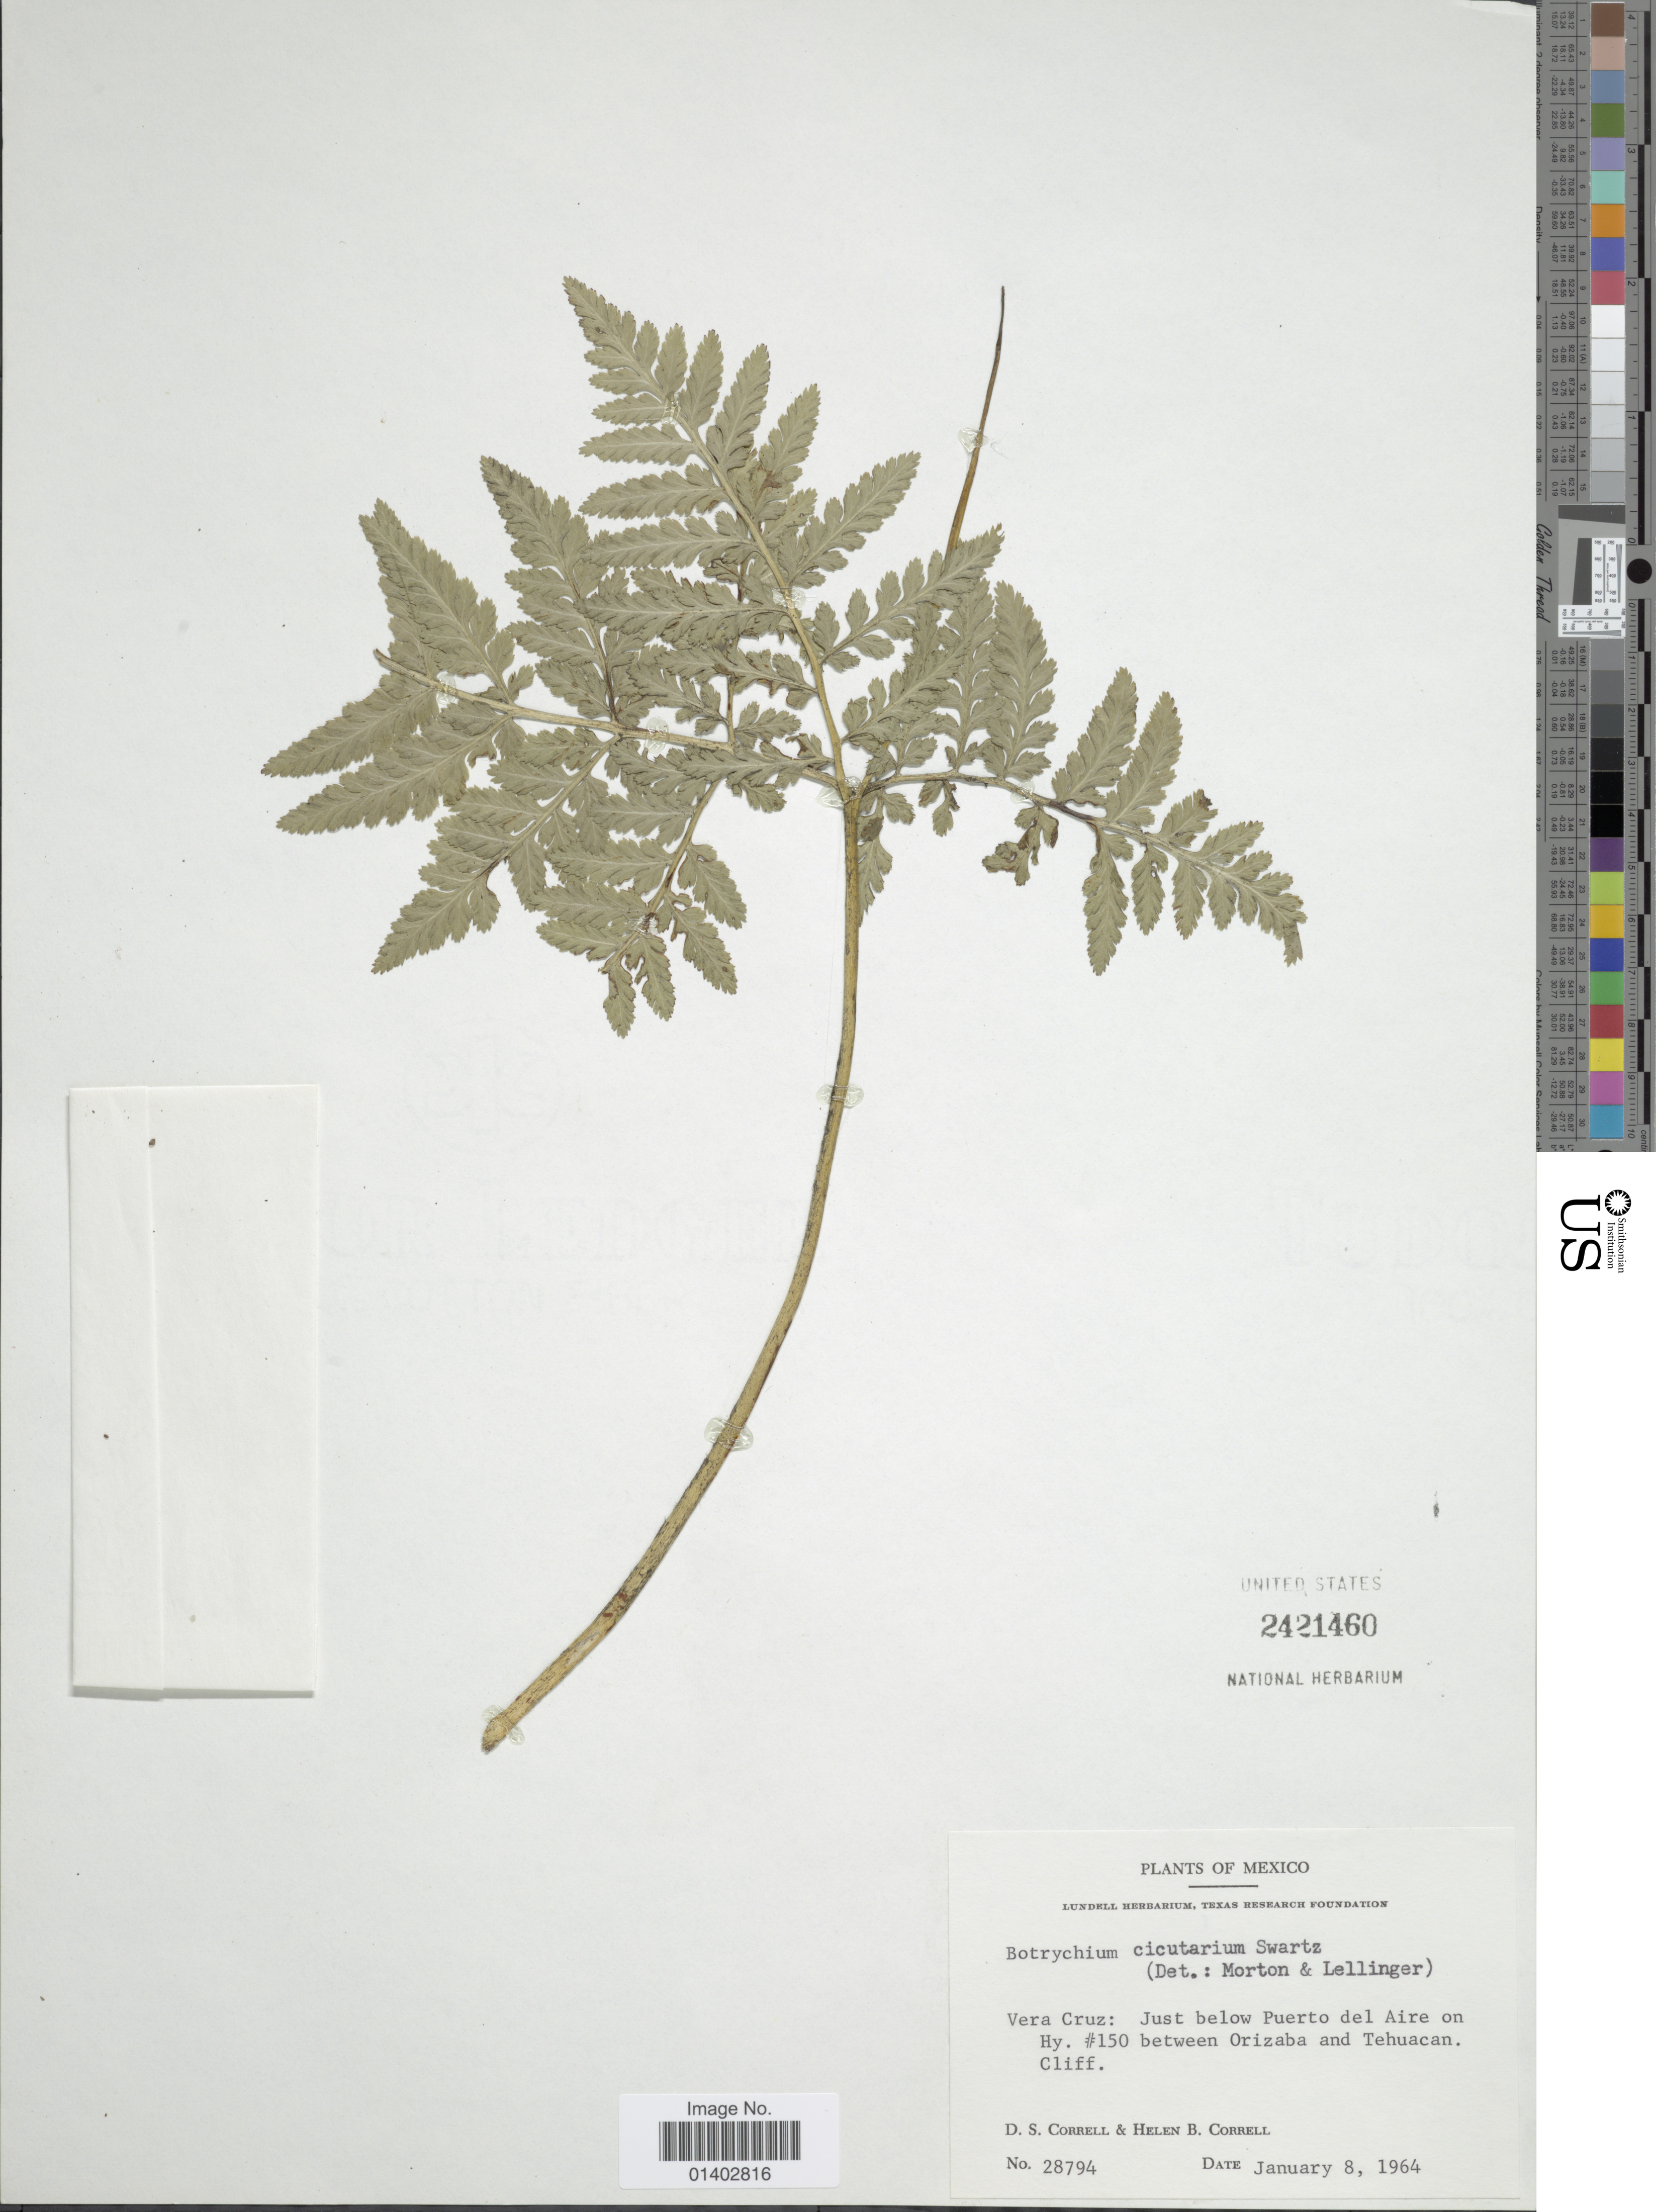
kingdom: Plantae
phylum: Tracheophyta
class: Polypodiopsida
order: Ophioglossales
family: Ophioglossaceae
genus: Botrychium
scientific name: Botrychium virginianum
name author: (L.) Sw.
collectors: D. S. Correll & H. Correll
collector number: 28794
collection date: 1964-01-08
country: Mexico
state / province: Veracruz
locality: Just below Puerto del Aire on Hy. #150 between Orizaba and Tehuacan. Cliff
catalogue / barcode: US 2421460